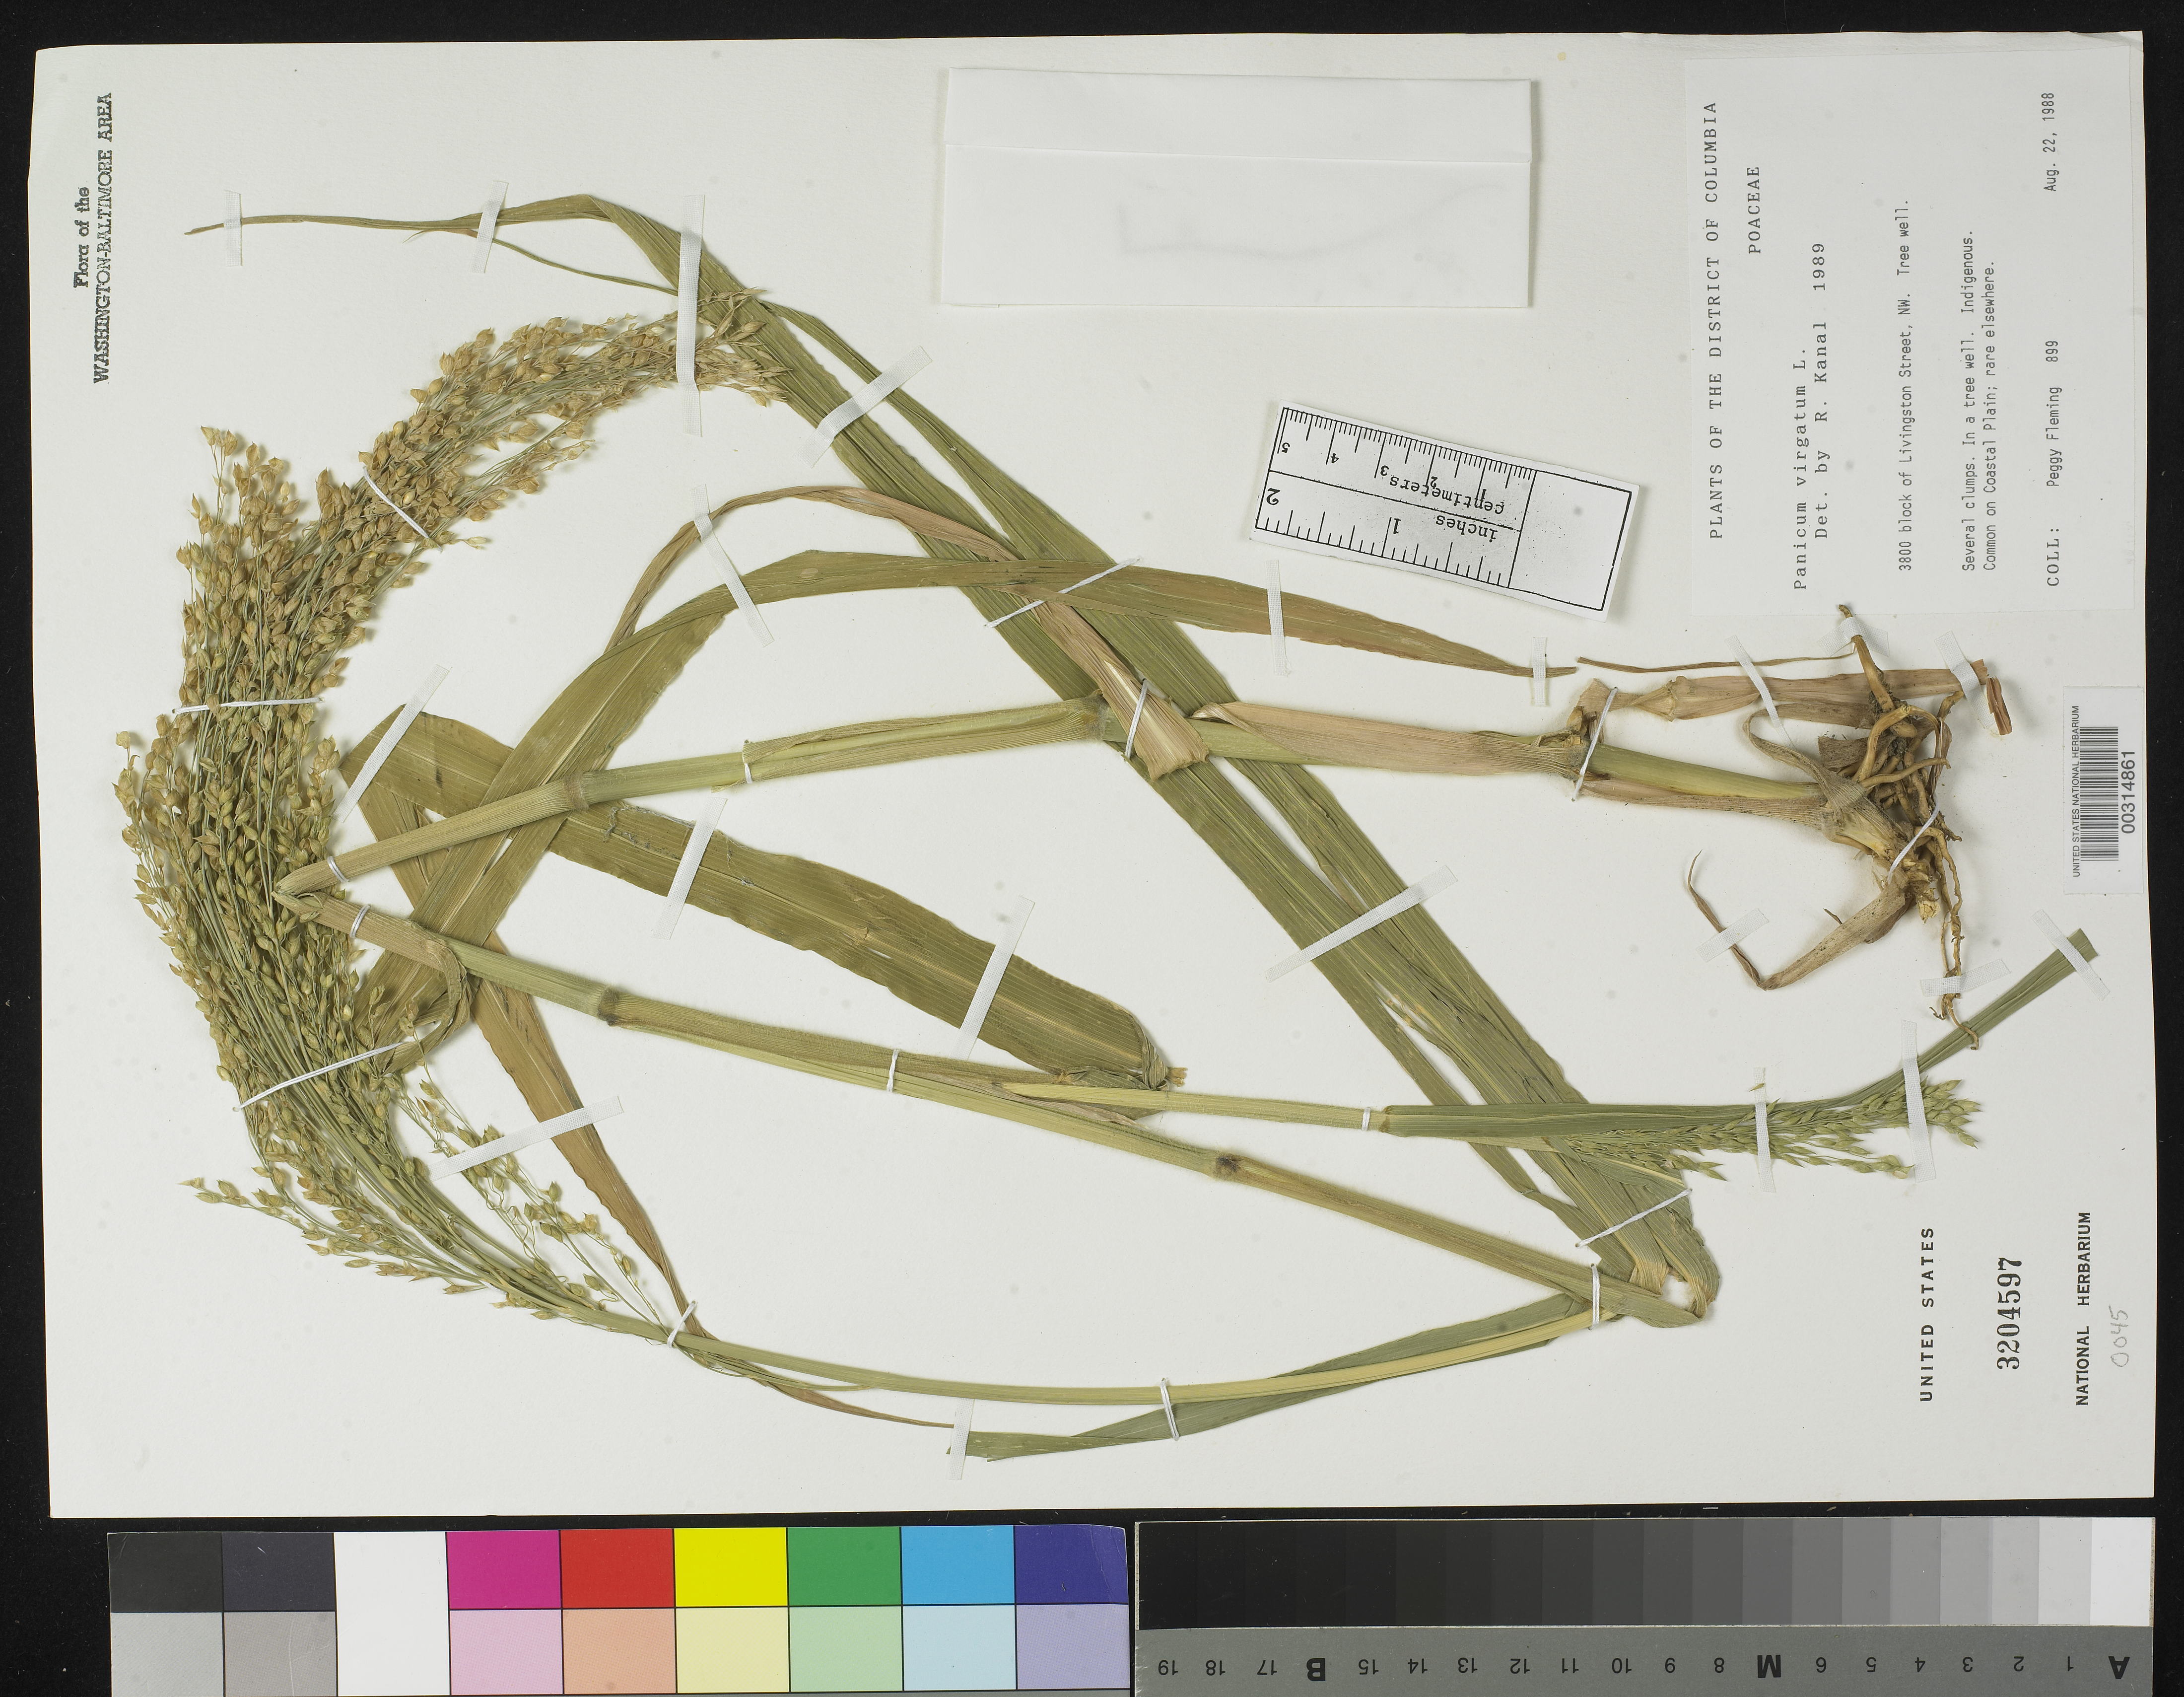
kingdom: Plantae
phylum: Tracheophyta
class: Liliopsida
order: Poales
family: Poaceae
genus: Panicum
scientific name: Panicum virgatum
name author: L.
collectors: P. Fleming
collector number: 899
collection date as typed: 22 Aug 1988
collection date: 1988-08-22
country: United States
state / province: District of Columbia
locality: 3800 Livingston Street, NW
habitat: In tree well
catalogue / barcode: US 3204597